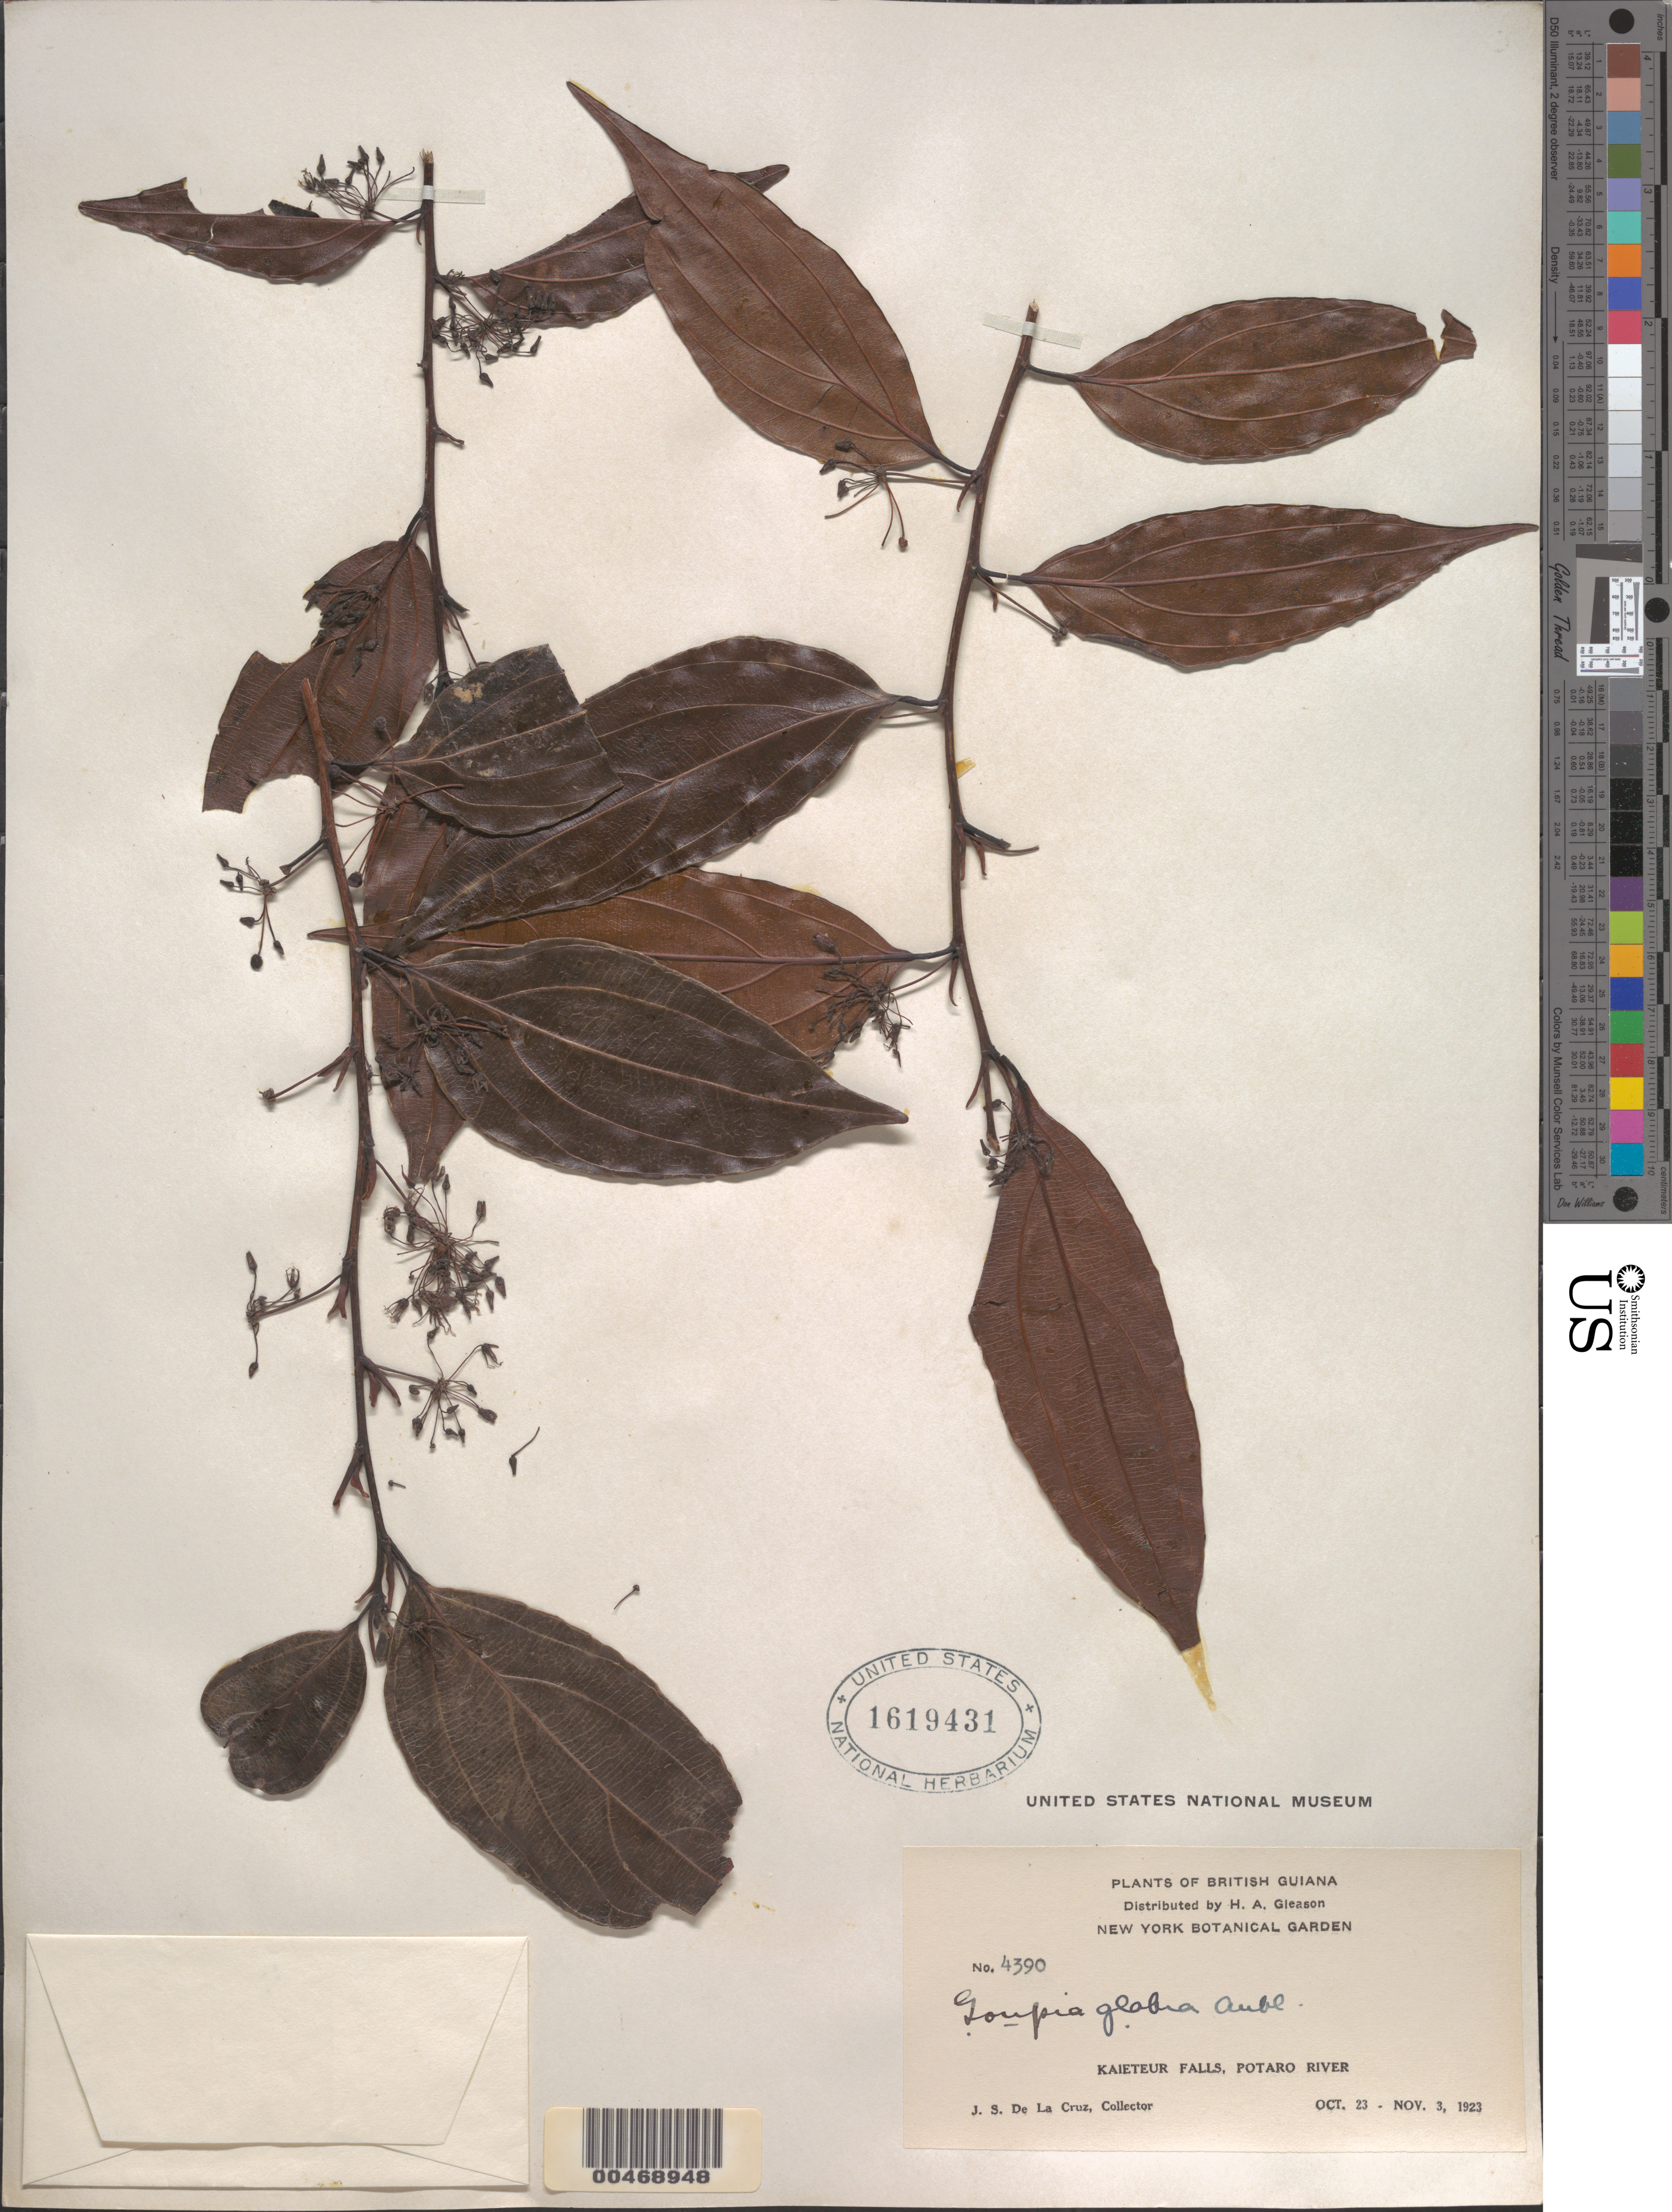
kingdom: Plantae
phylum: Tracheophyta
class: Magnoliopsida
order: Malpighiales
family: Goupiaceae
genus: Goupia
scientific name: Goupia glabra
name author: Aubl.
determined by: Liesner, R. L.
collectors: J. S. de la Cruz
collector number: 4390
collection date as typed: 23-Oct-23 to 3-Nov-23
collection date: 1923-10-23/1923-11-03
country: Guyana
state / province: Potaro-Siparuni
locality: Kaieteur Falls, Potaro R.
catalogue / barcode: US 1619431